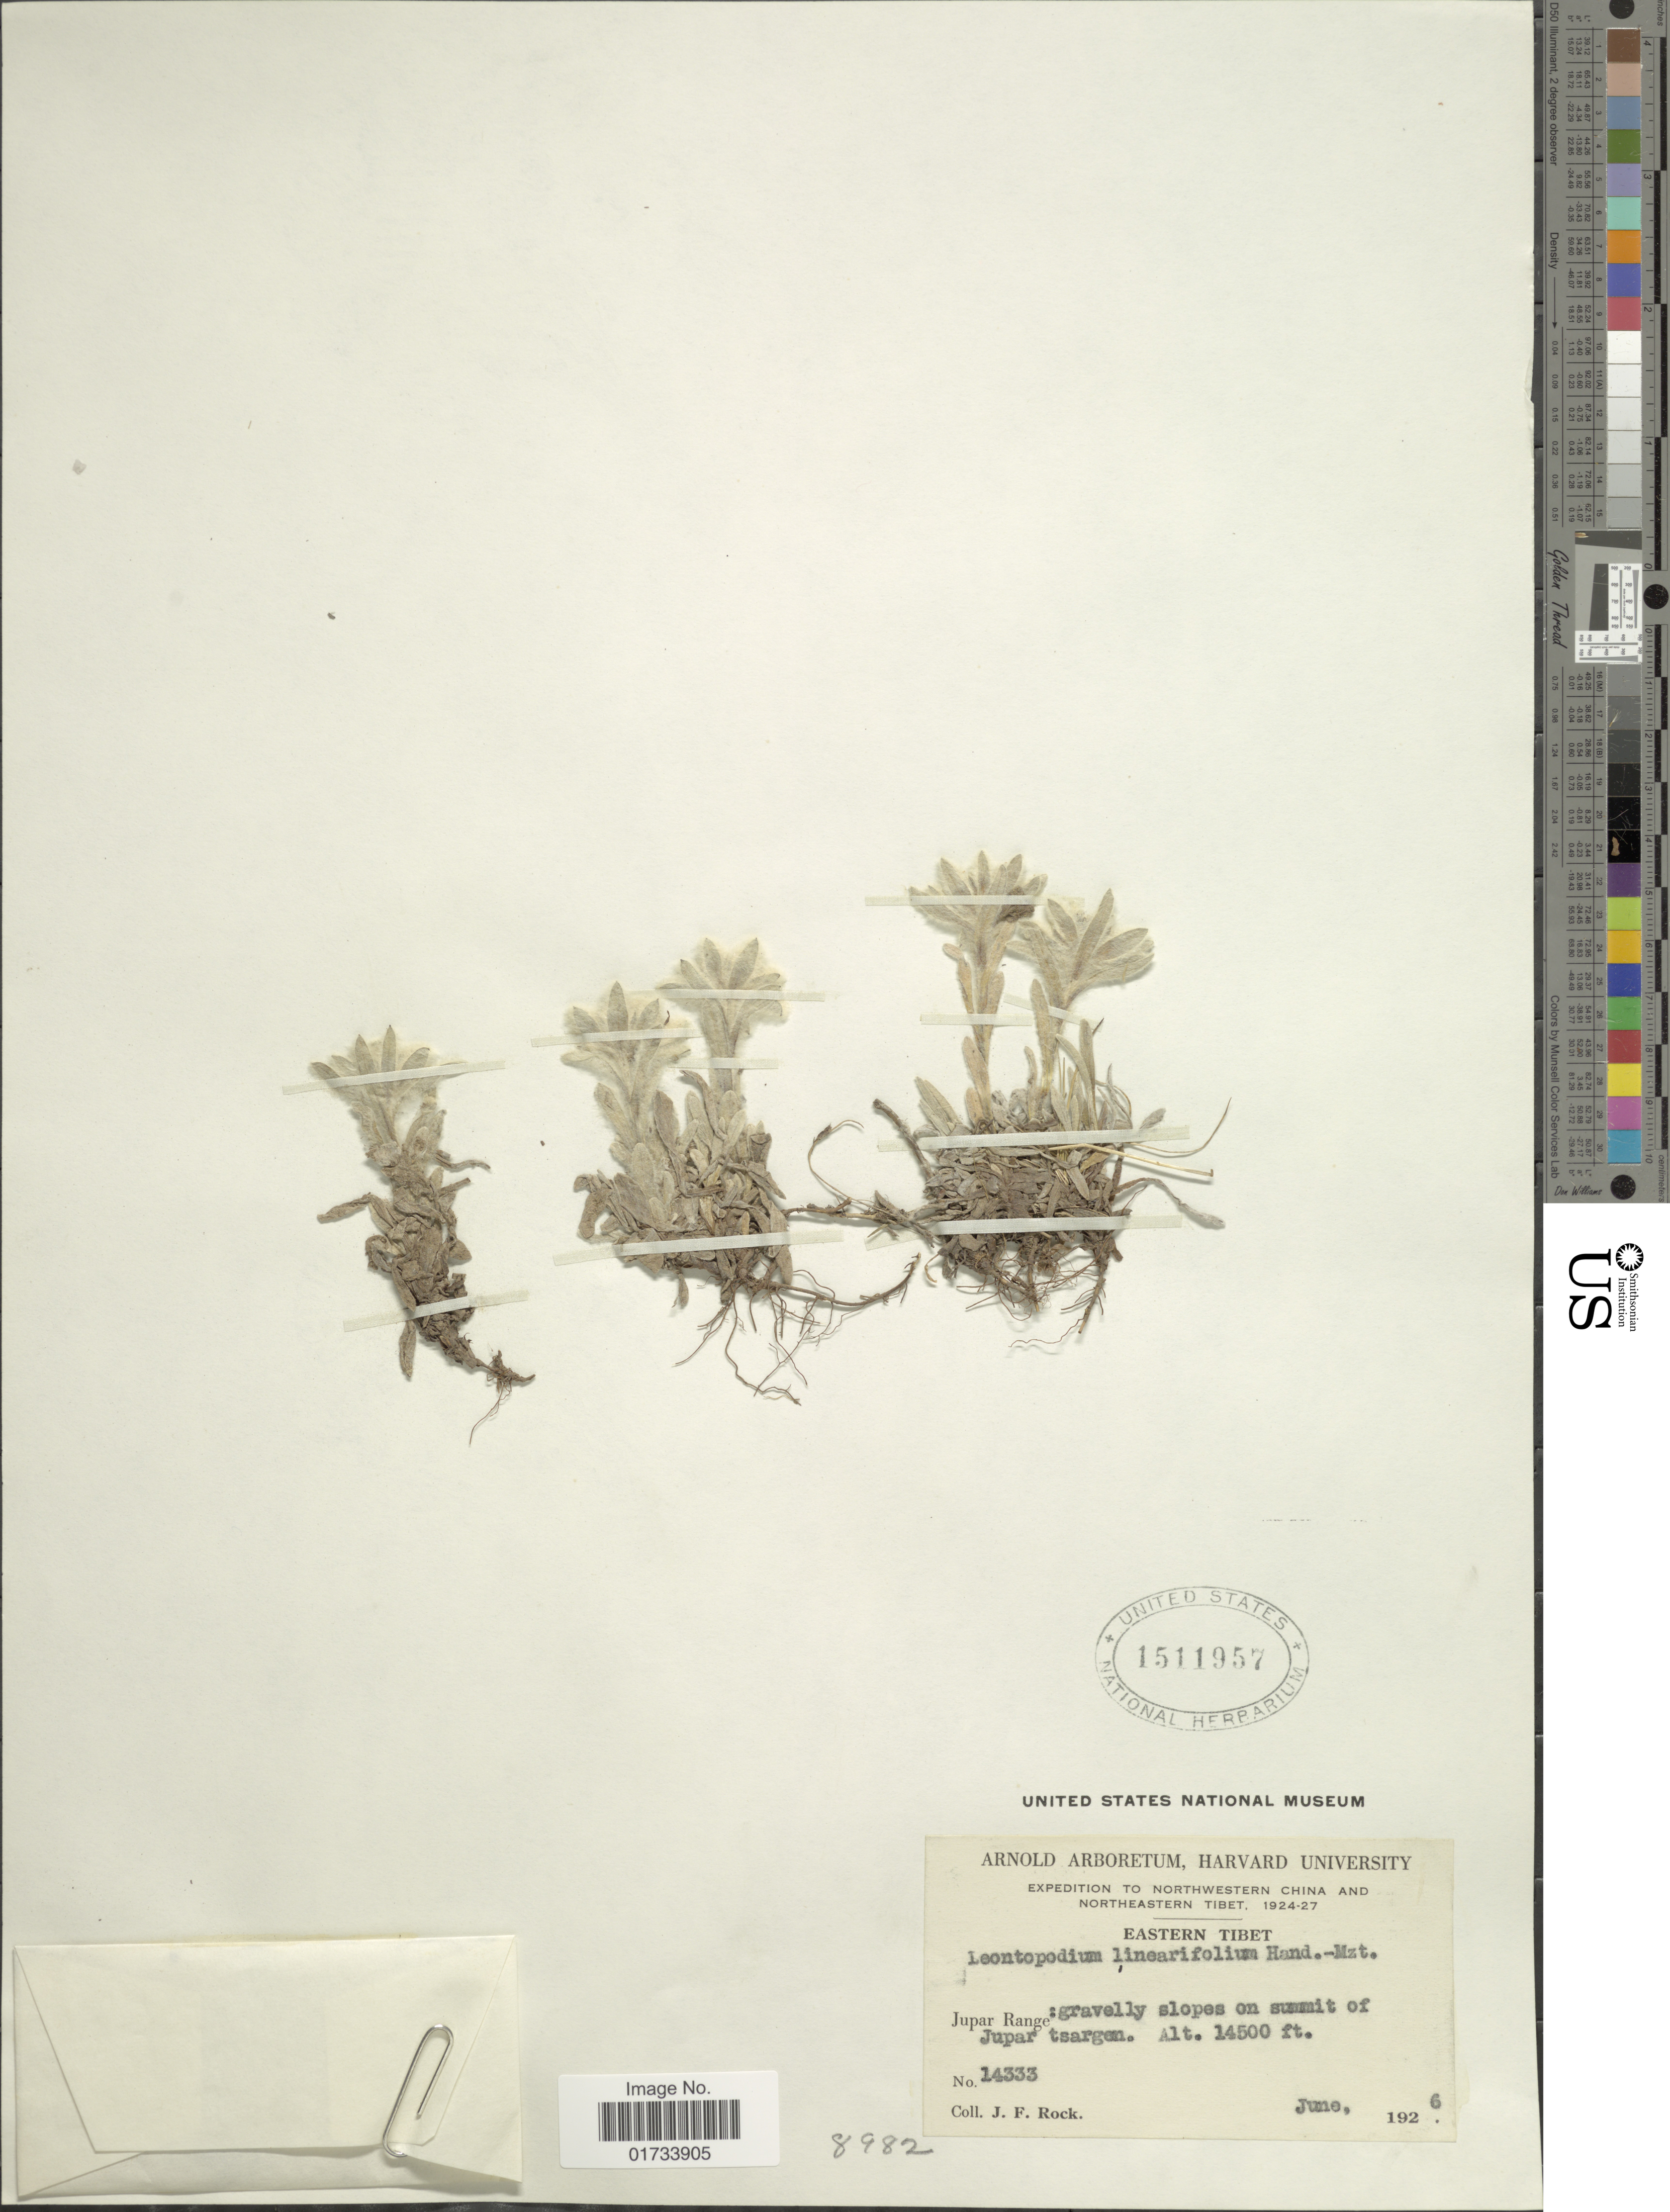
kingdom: Plantae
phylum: Tracheophyta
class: Magnoliopsida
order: Asterales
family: Asteraceae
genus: Leontopodium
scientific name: Leontopodium linearifolium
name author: Ling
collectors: J. Rock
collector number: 14333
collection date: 1926-06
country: China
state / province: Xizang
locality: Northwestern China and Northeastern Tibet, Jupar Range: gravelly slopes on summit of Jupar tsargan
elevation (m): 4420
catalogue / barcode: US 1511957